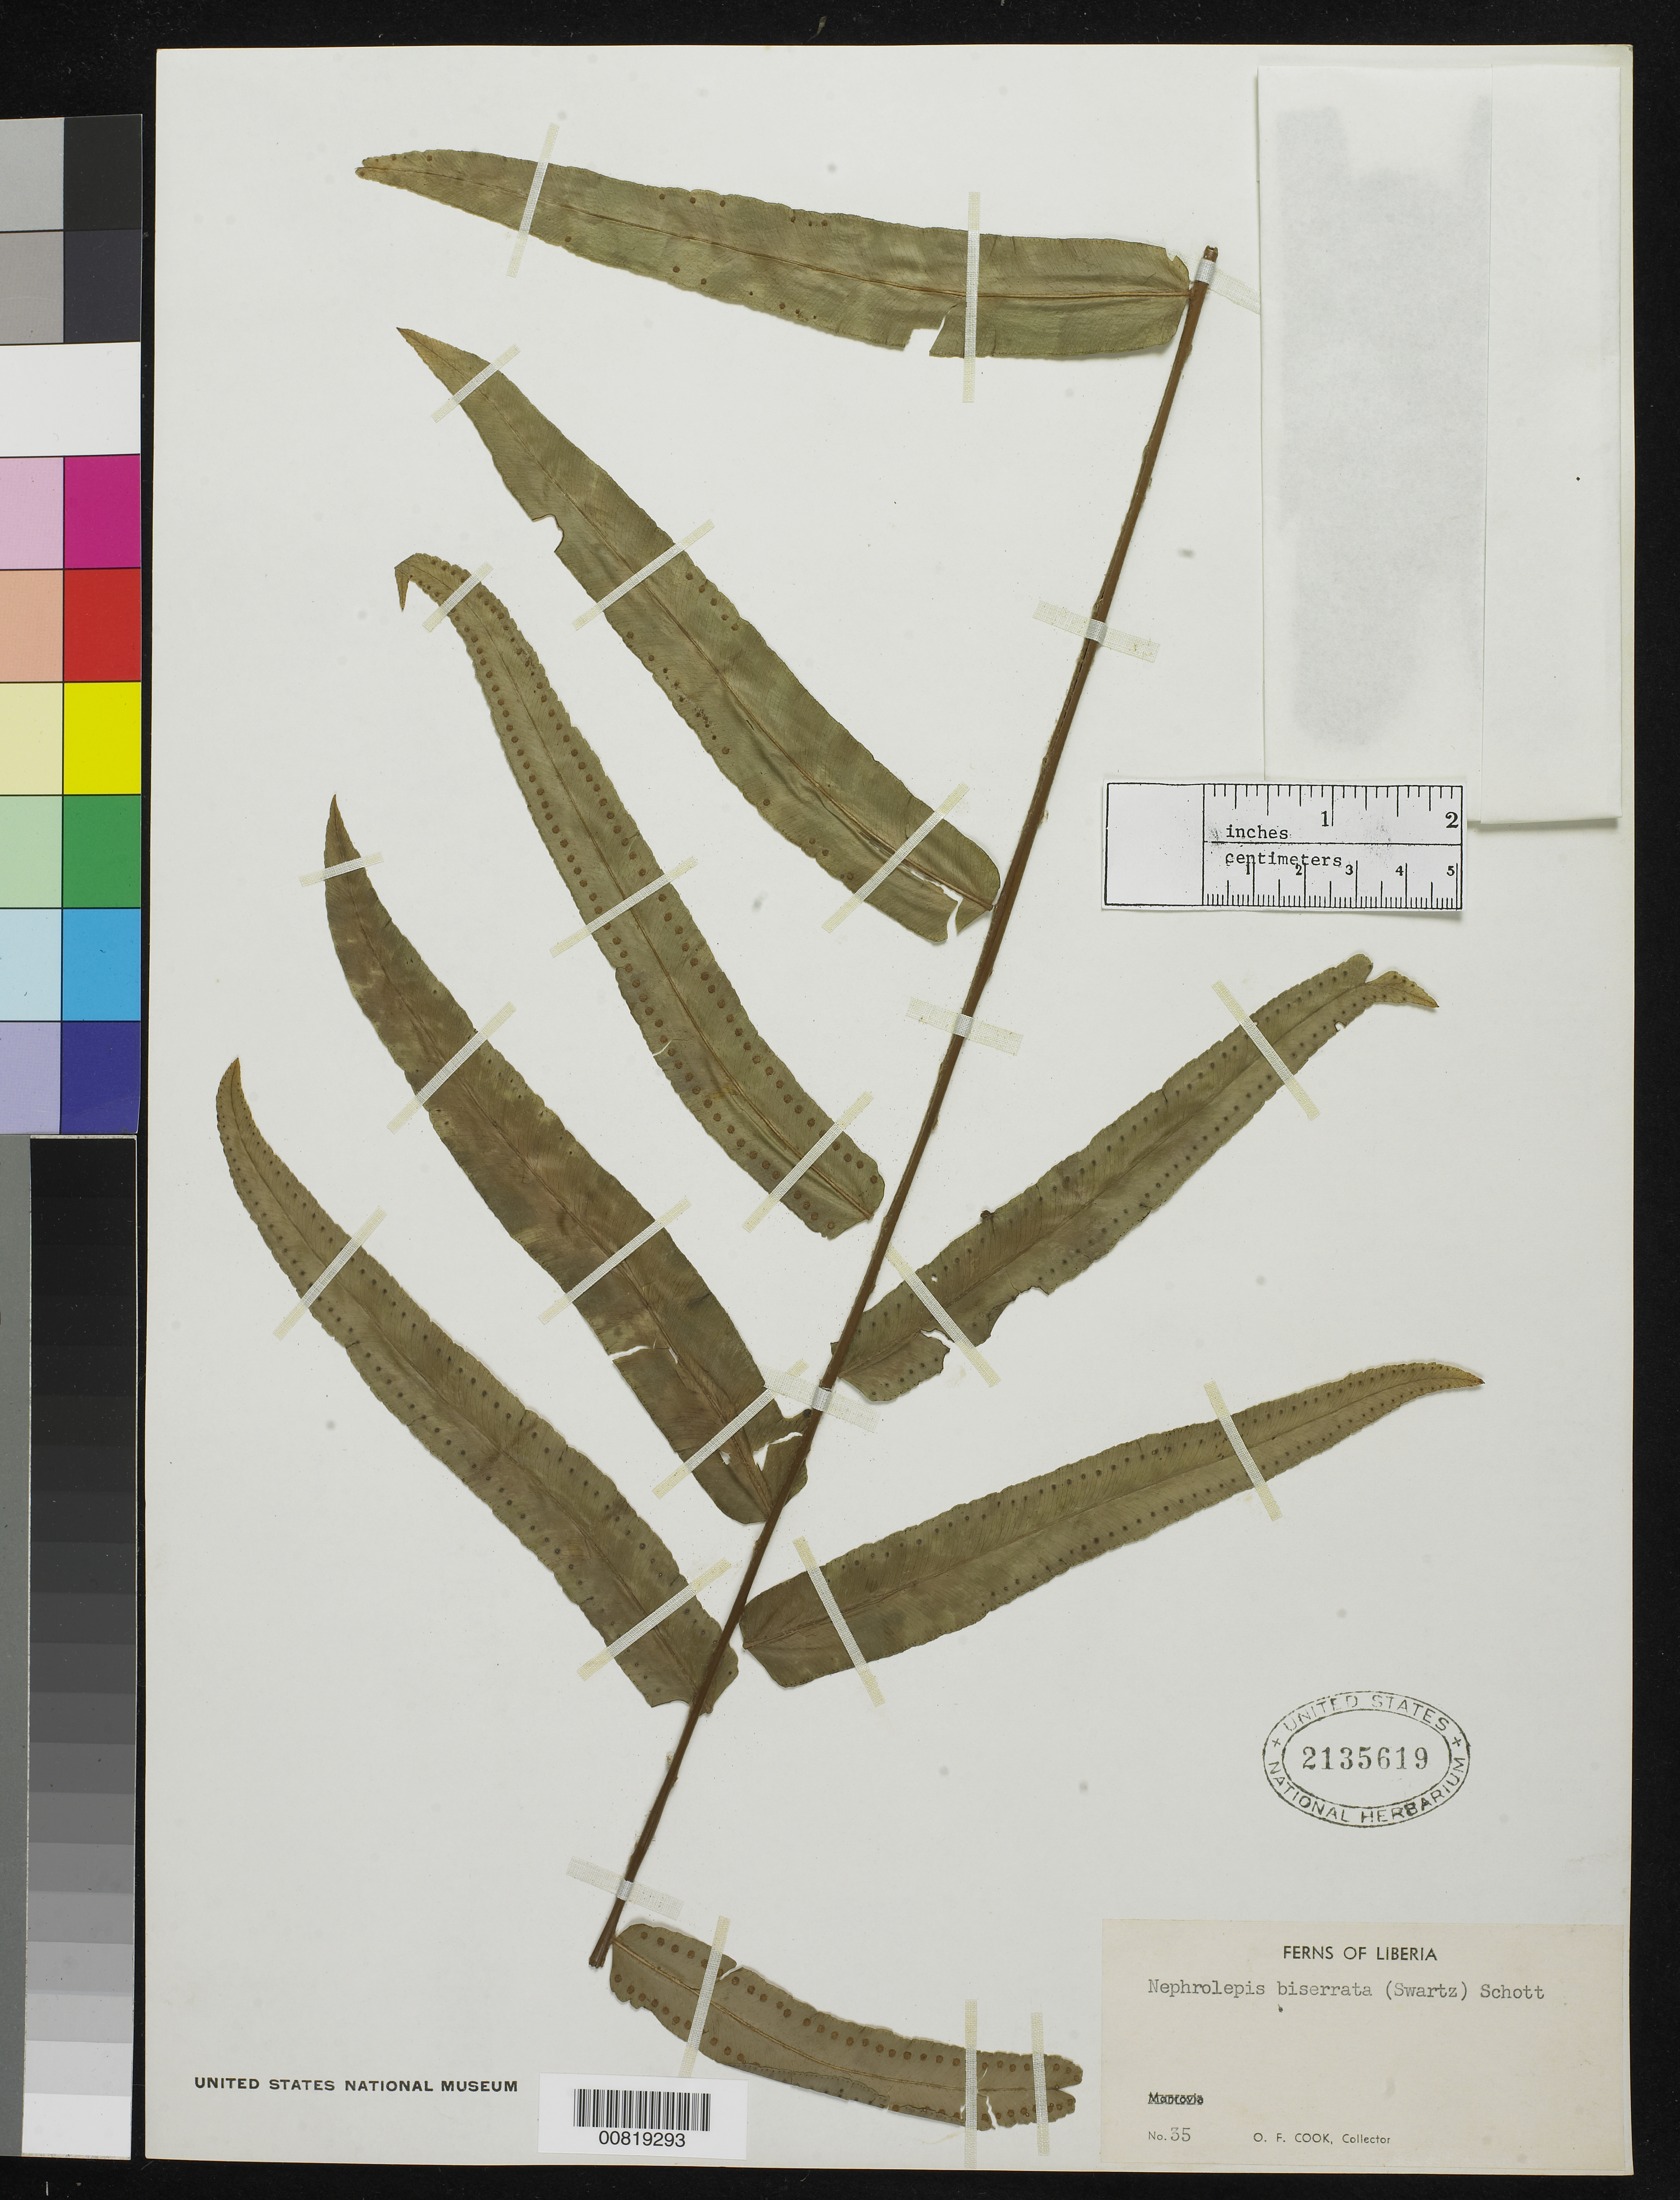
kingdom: Plantae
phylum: Tracheophyta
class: Polypodiopsida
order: Polypodiales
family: Nephrolepidaceae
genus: Nephrolepis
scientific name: Nephrolepis biserrata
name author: (Sw.) Schott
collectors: O. F. Cook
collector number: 35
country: Liberia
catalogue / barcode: US 2135619